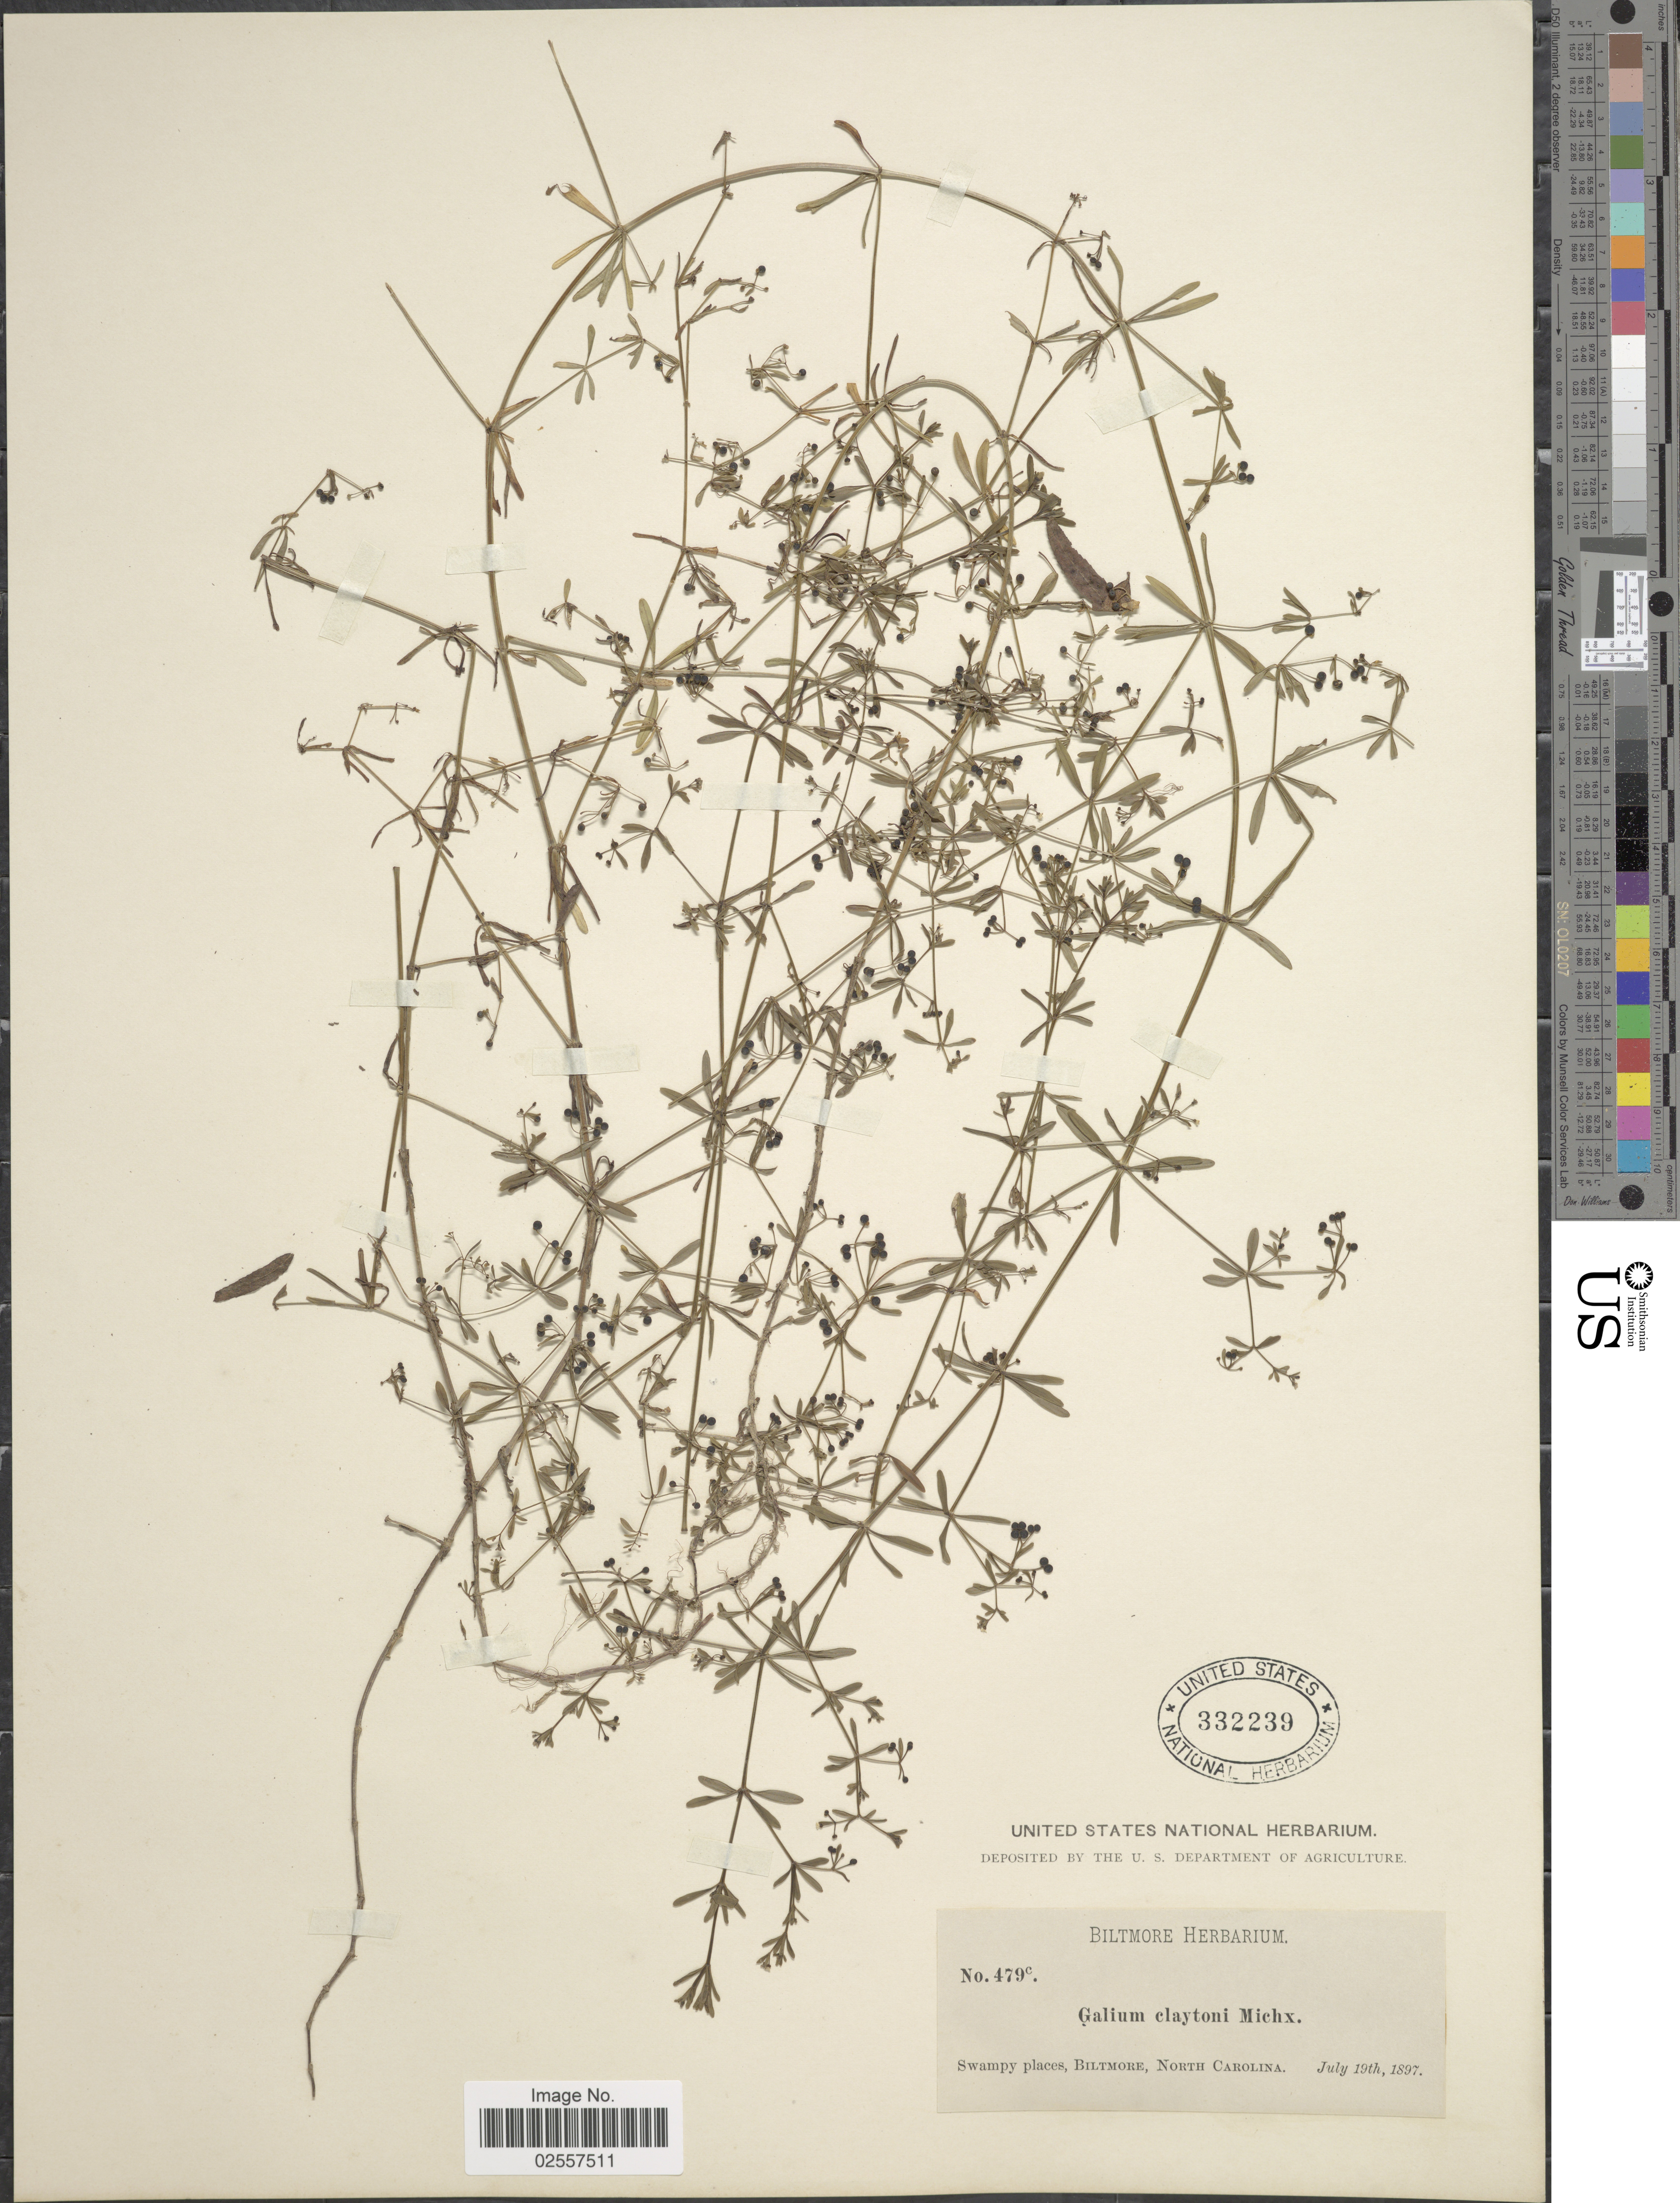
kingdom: Plantae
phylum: Tracheophyta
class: Magnoliopsida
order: Gentianales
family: Rubiaceae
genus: Galium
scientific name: Galium claytoni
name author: Michx.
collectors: ex herb. Biltmore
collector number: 479c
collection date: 1897-07-19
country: United States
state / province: North Carolina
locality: Swampy places, Biltmore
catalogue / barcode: US 332239